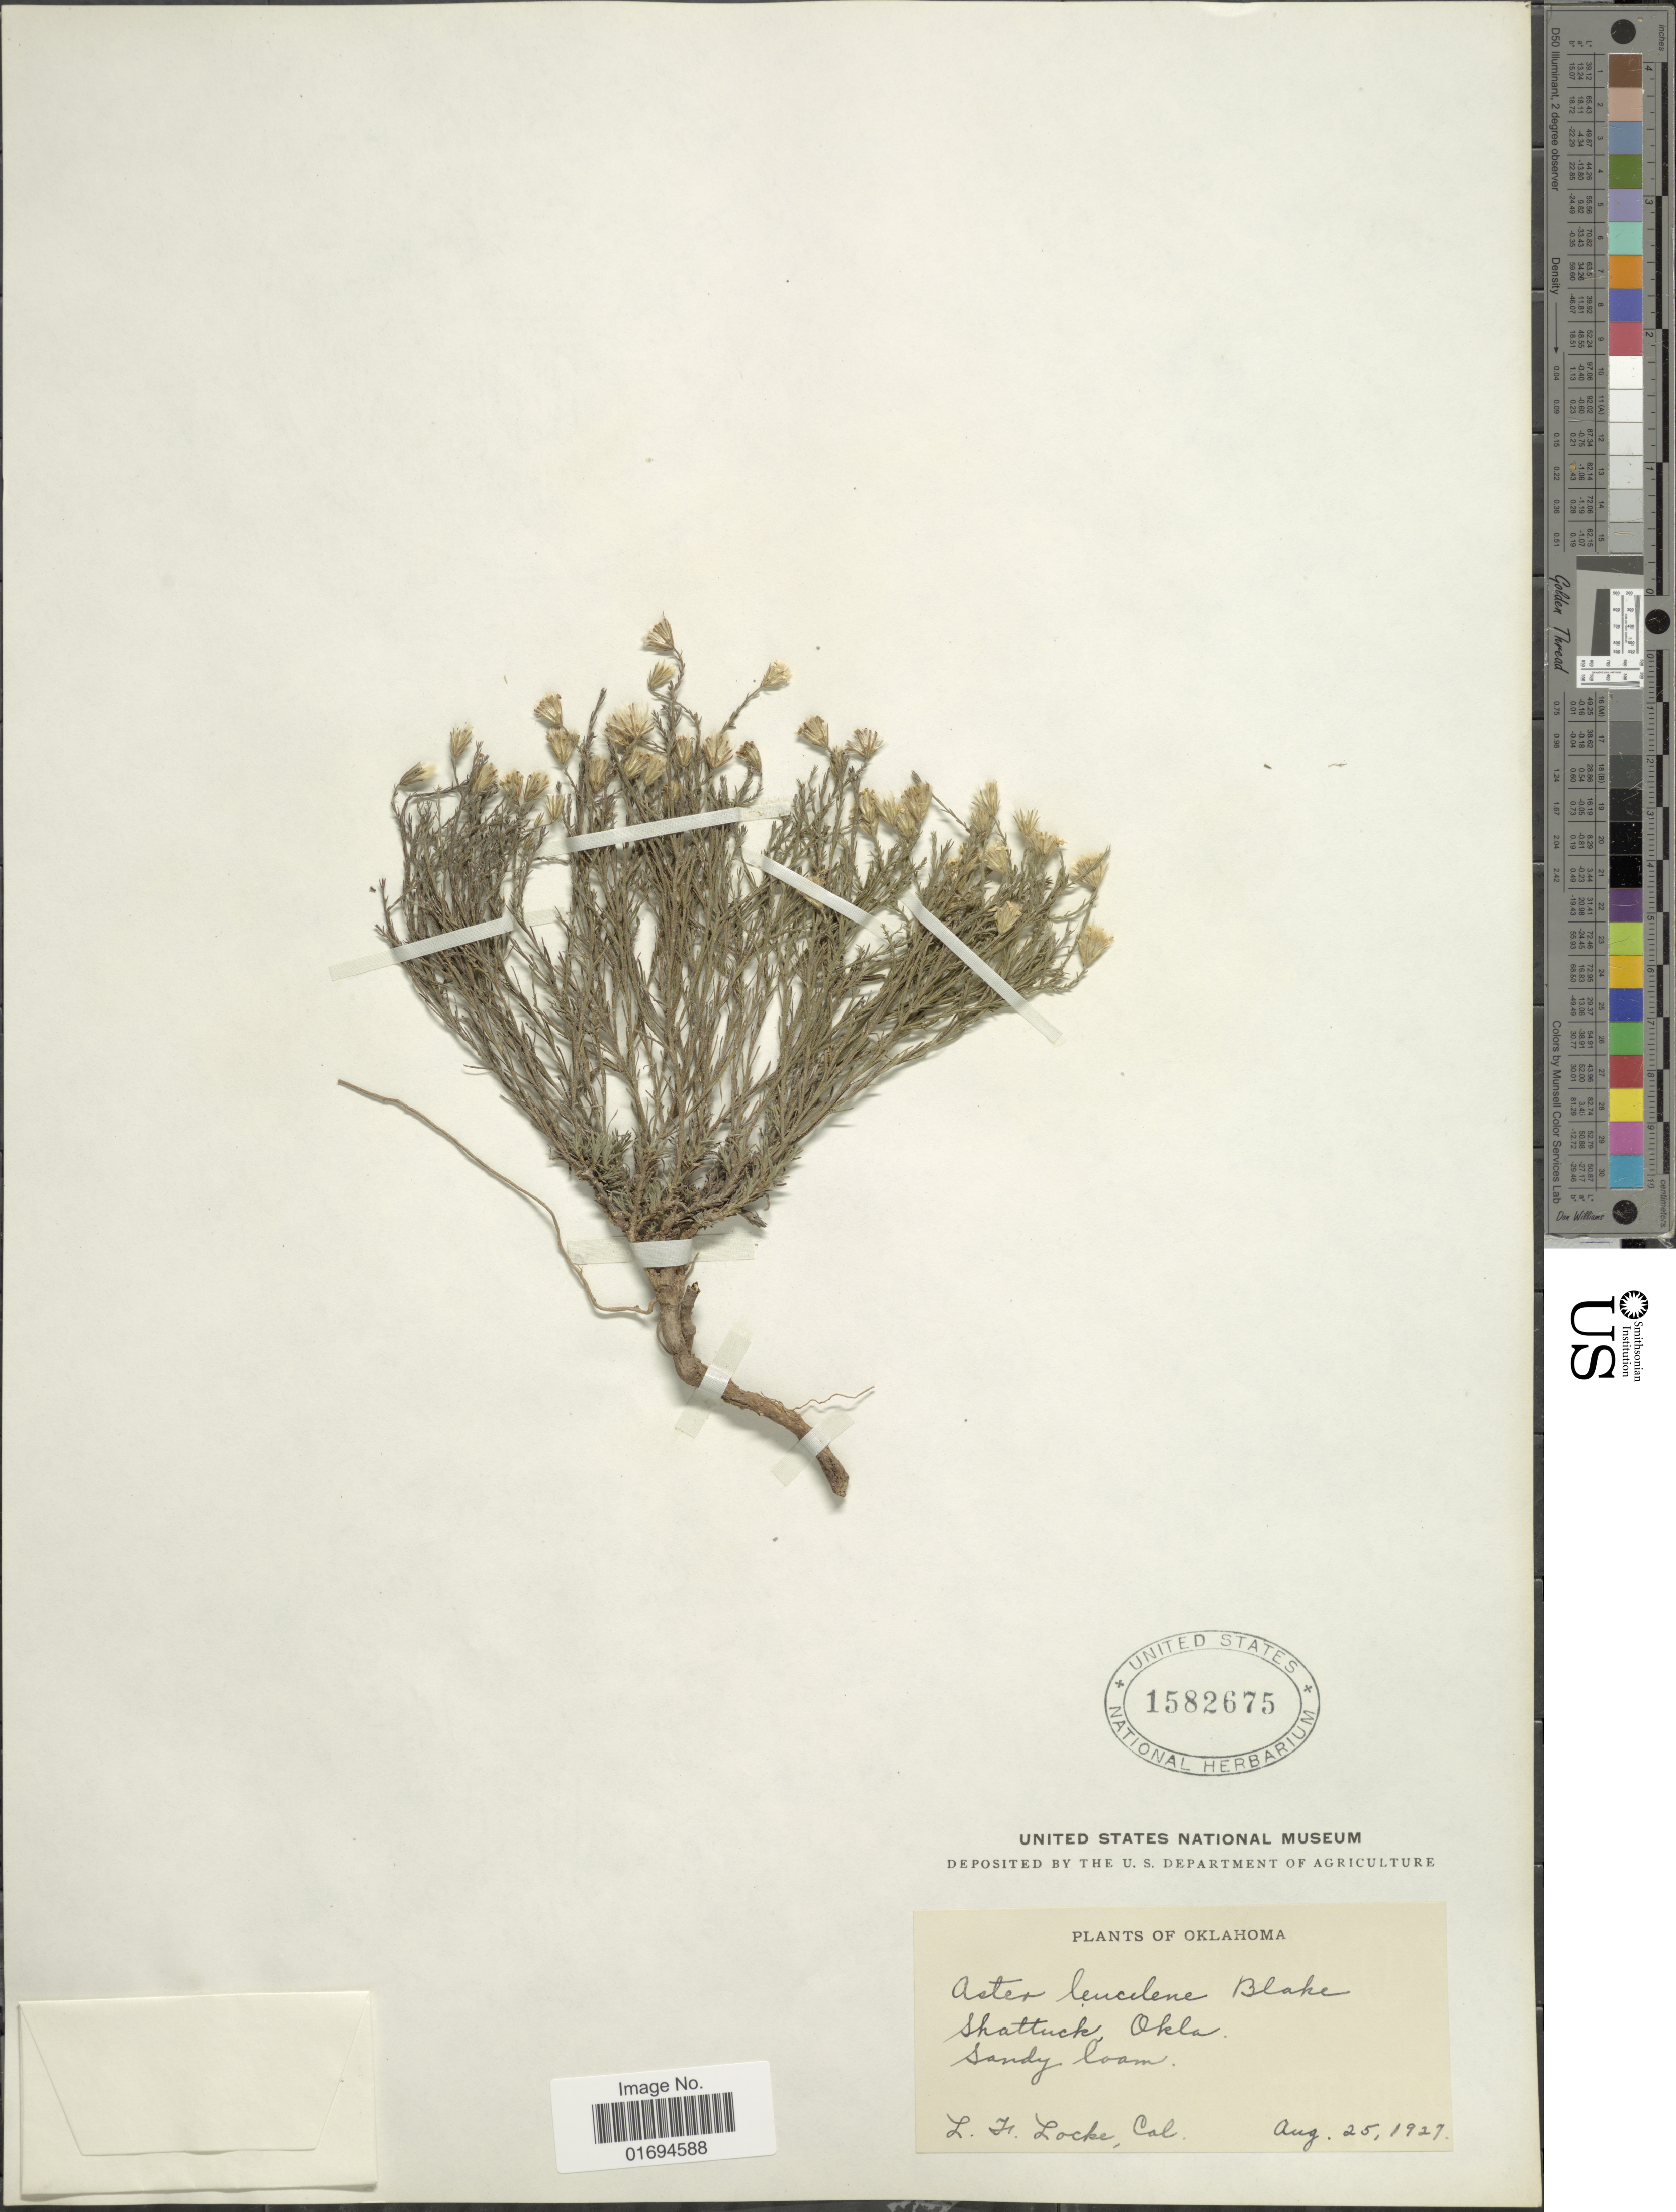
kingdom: Plantae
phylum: Tracheophyta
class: Magnoliopsida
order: Asterales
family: Asteraceae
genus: Chaetopappa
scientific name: Chaetopappa ericoides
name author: (Torr.) G.L. Nesom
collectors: L. Locke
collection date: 1927-08-25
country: United States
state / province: Oklahoma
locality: Shattuck, Okla.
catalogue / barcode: US 1582675